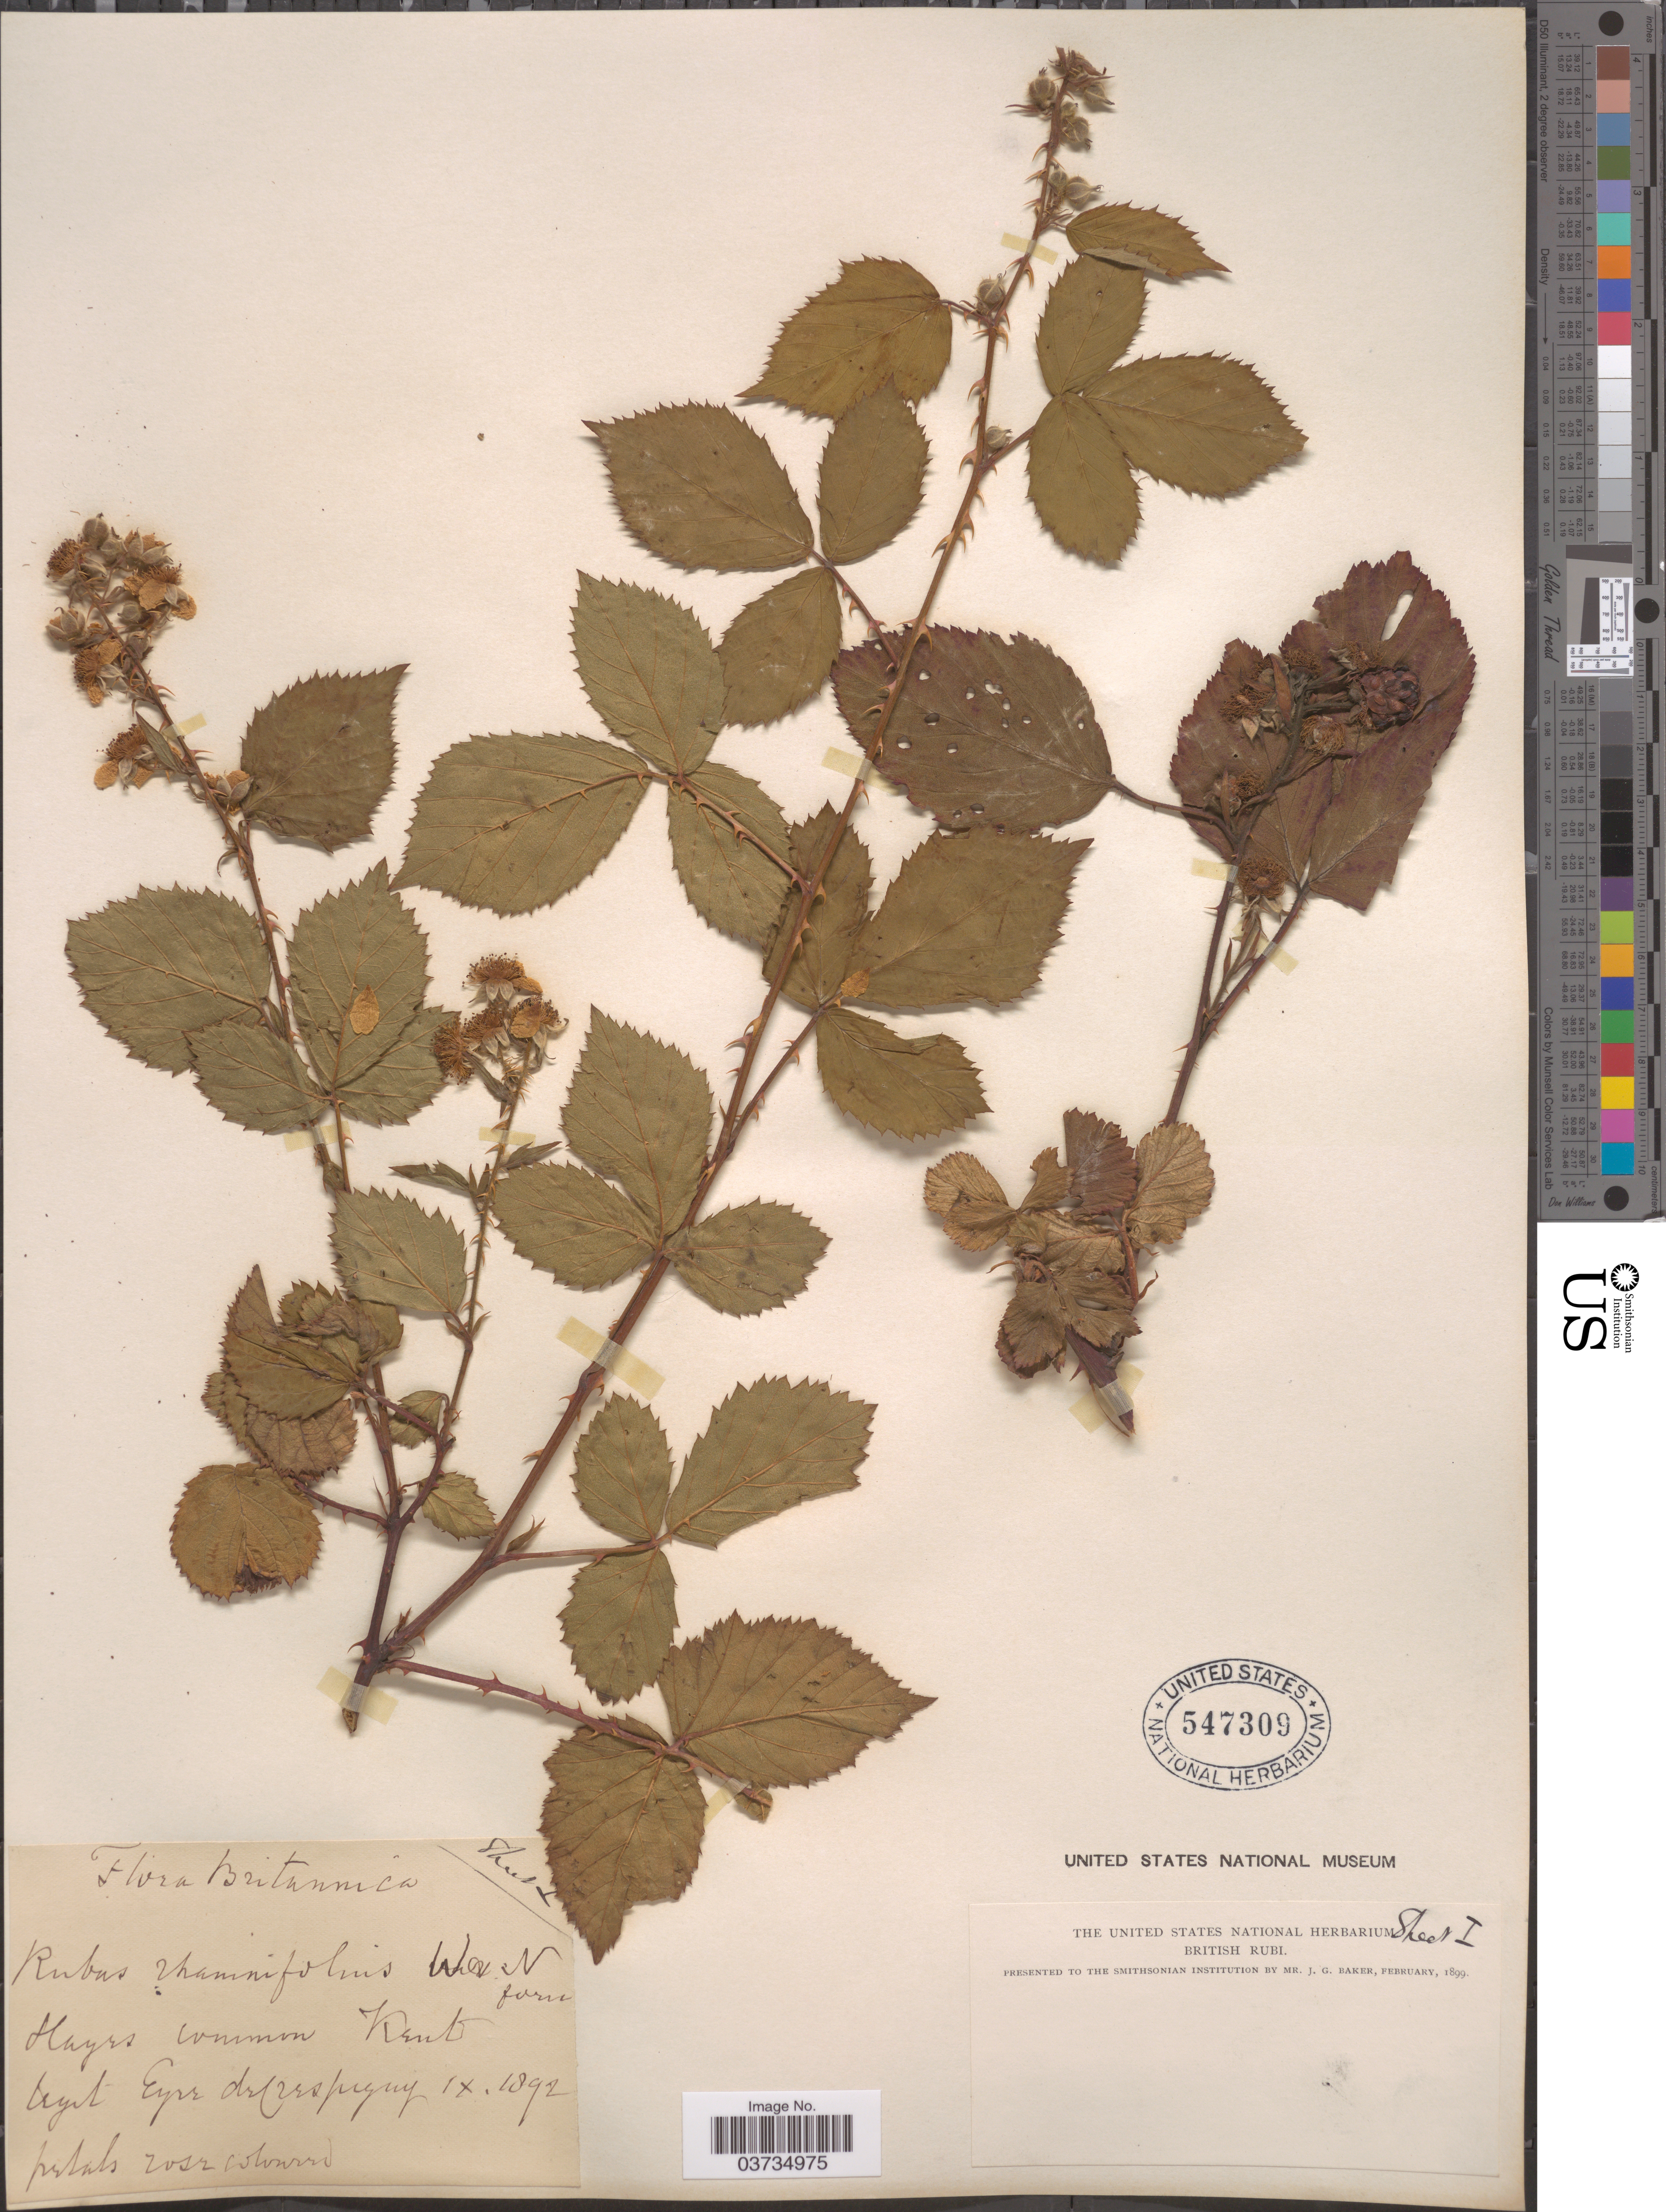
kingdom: Plantae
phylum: Tracheophyta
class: Magnoliopsida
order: Rosales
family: Rosaceae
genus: Rubus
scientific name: Rubus rhamnifolius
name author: Weihe & Nees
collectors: E. de Crespigny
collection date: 1892-09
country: United Kingdom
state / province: England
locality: Britannica. Hayes Common, Kent.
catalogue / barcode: US 547309